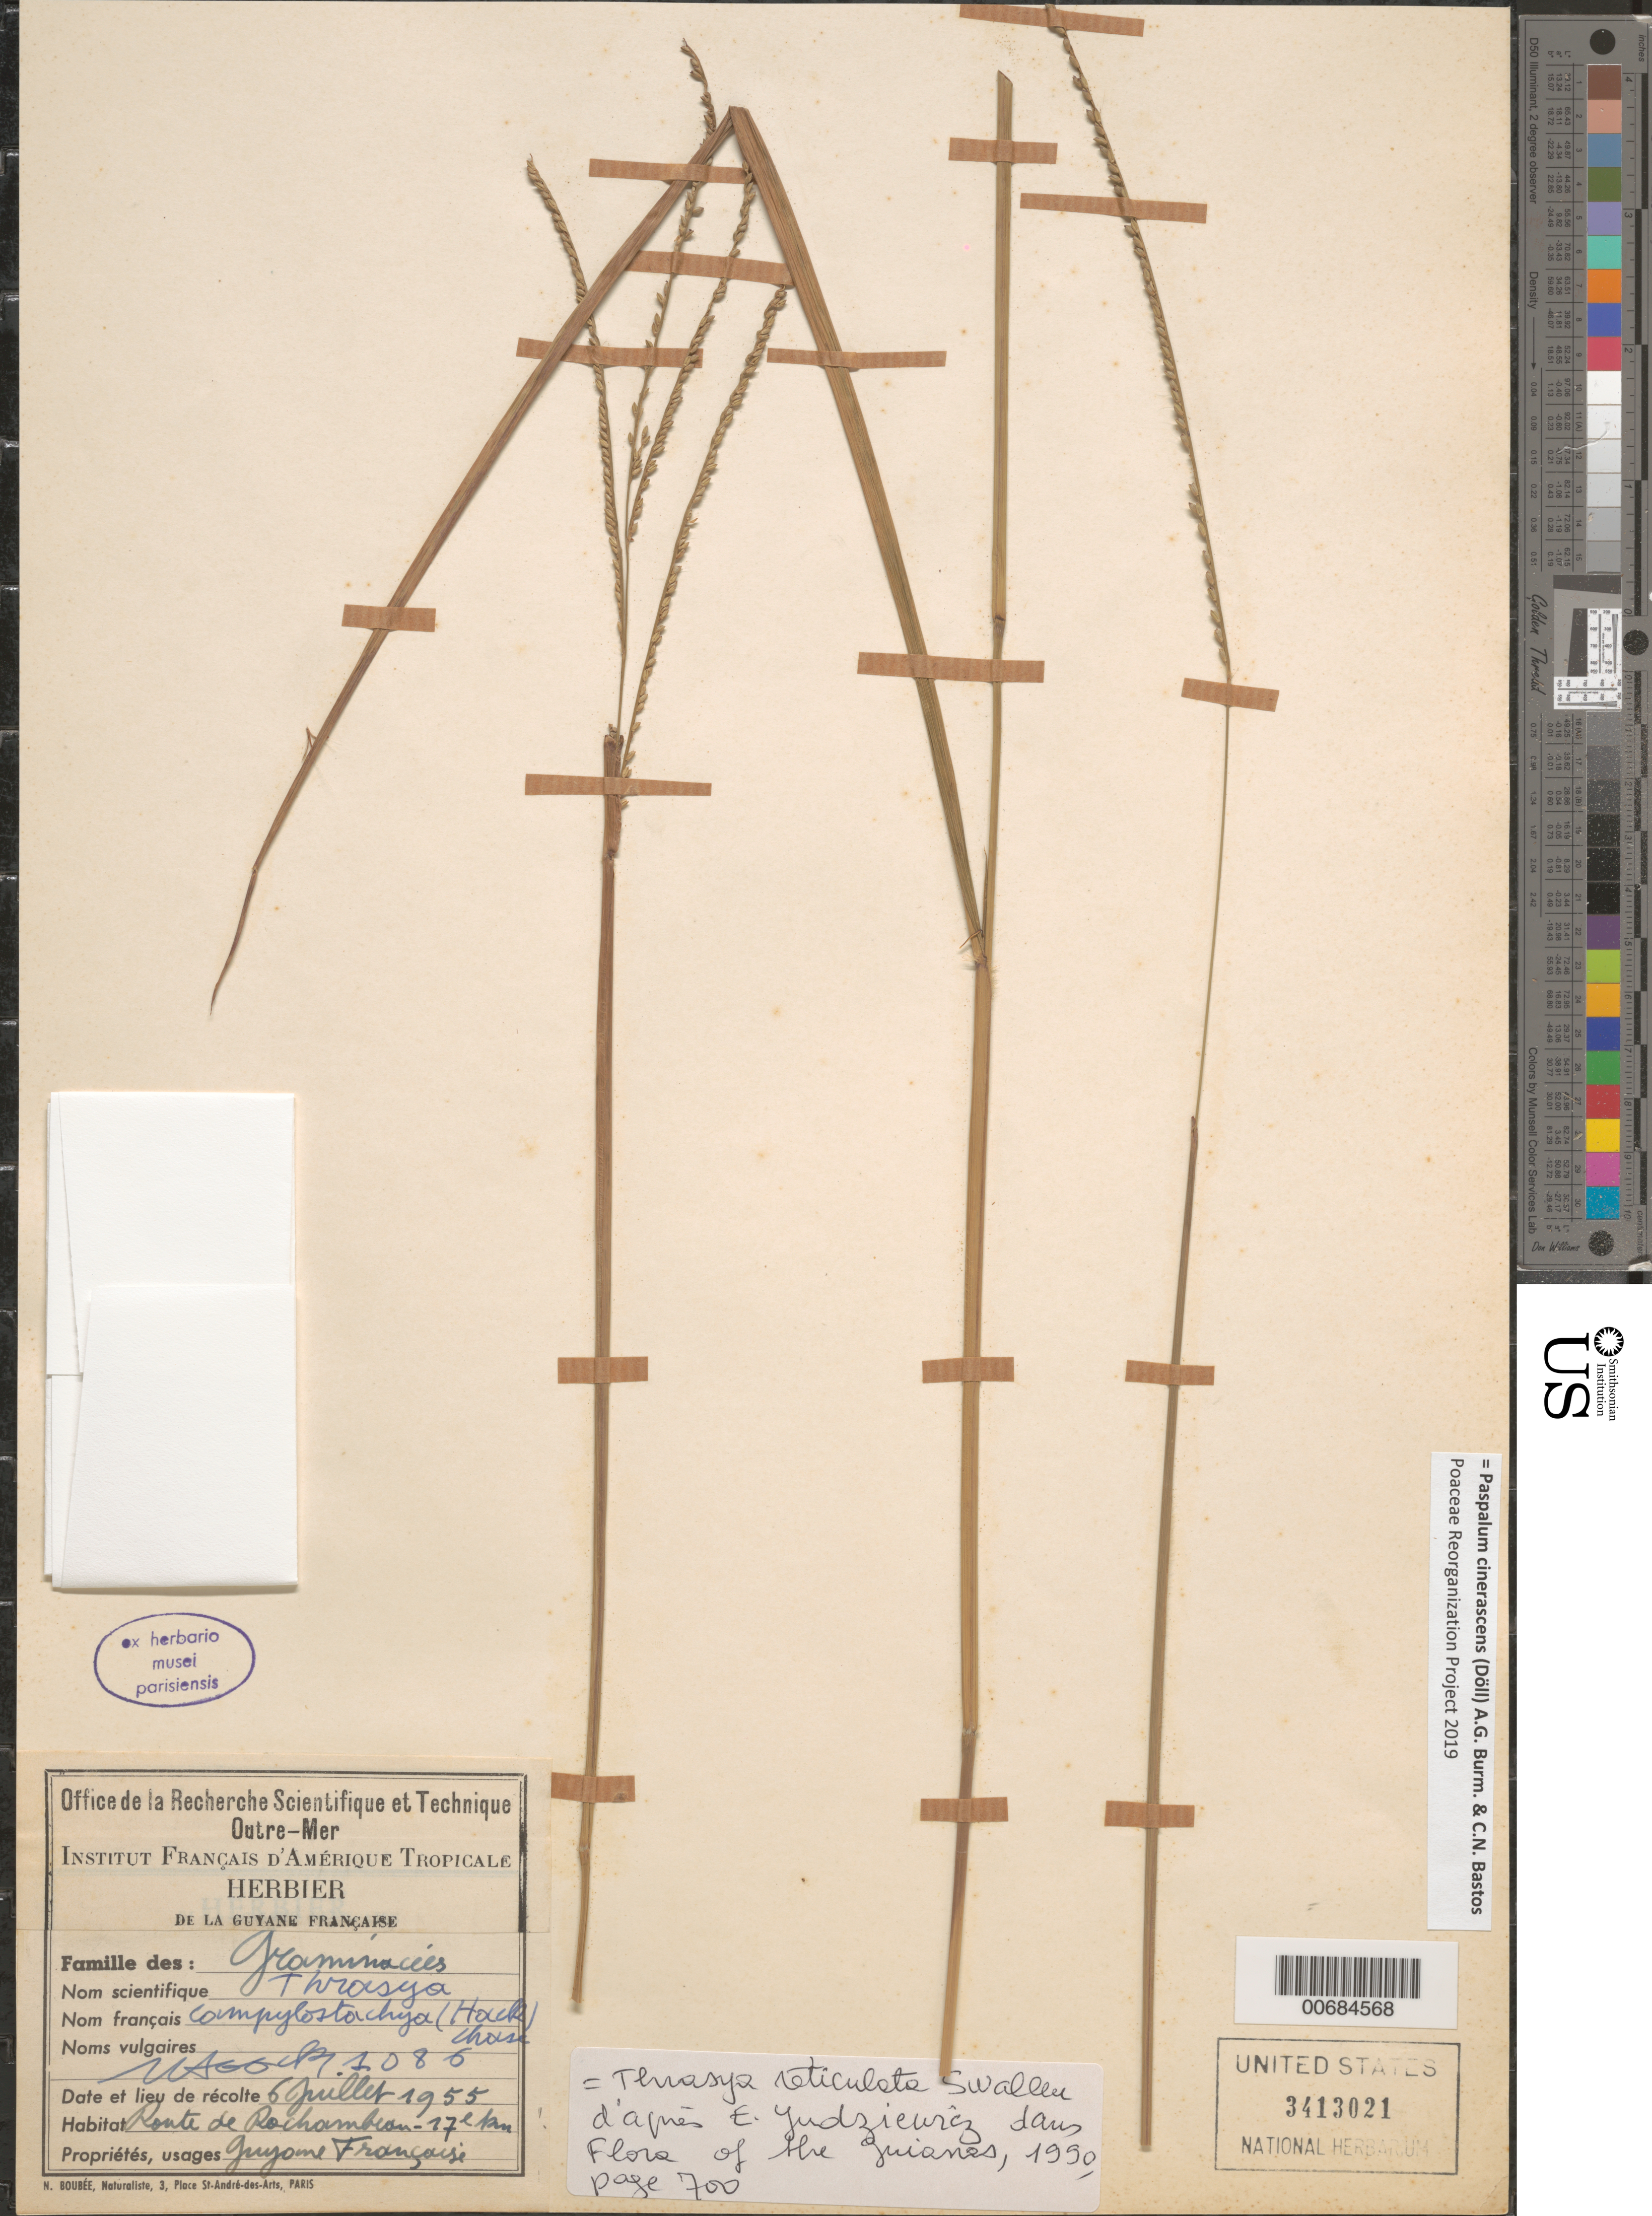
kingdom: Plantae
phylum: Tracheophyta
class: Liliopsida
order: Poales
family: Poaceae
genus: Thrasya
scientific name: Thrasya reticulata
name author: Swallen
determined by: Judziewicz, E. J.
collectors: J. Hoock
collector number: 1086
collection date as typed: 6-Jul-55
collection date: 1955-07-06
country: French Guiana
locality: Route de Rochambeau, Cayenne, 17 km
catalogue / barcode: US 3413021